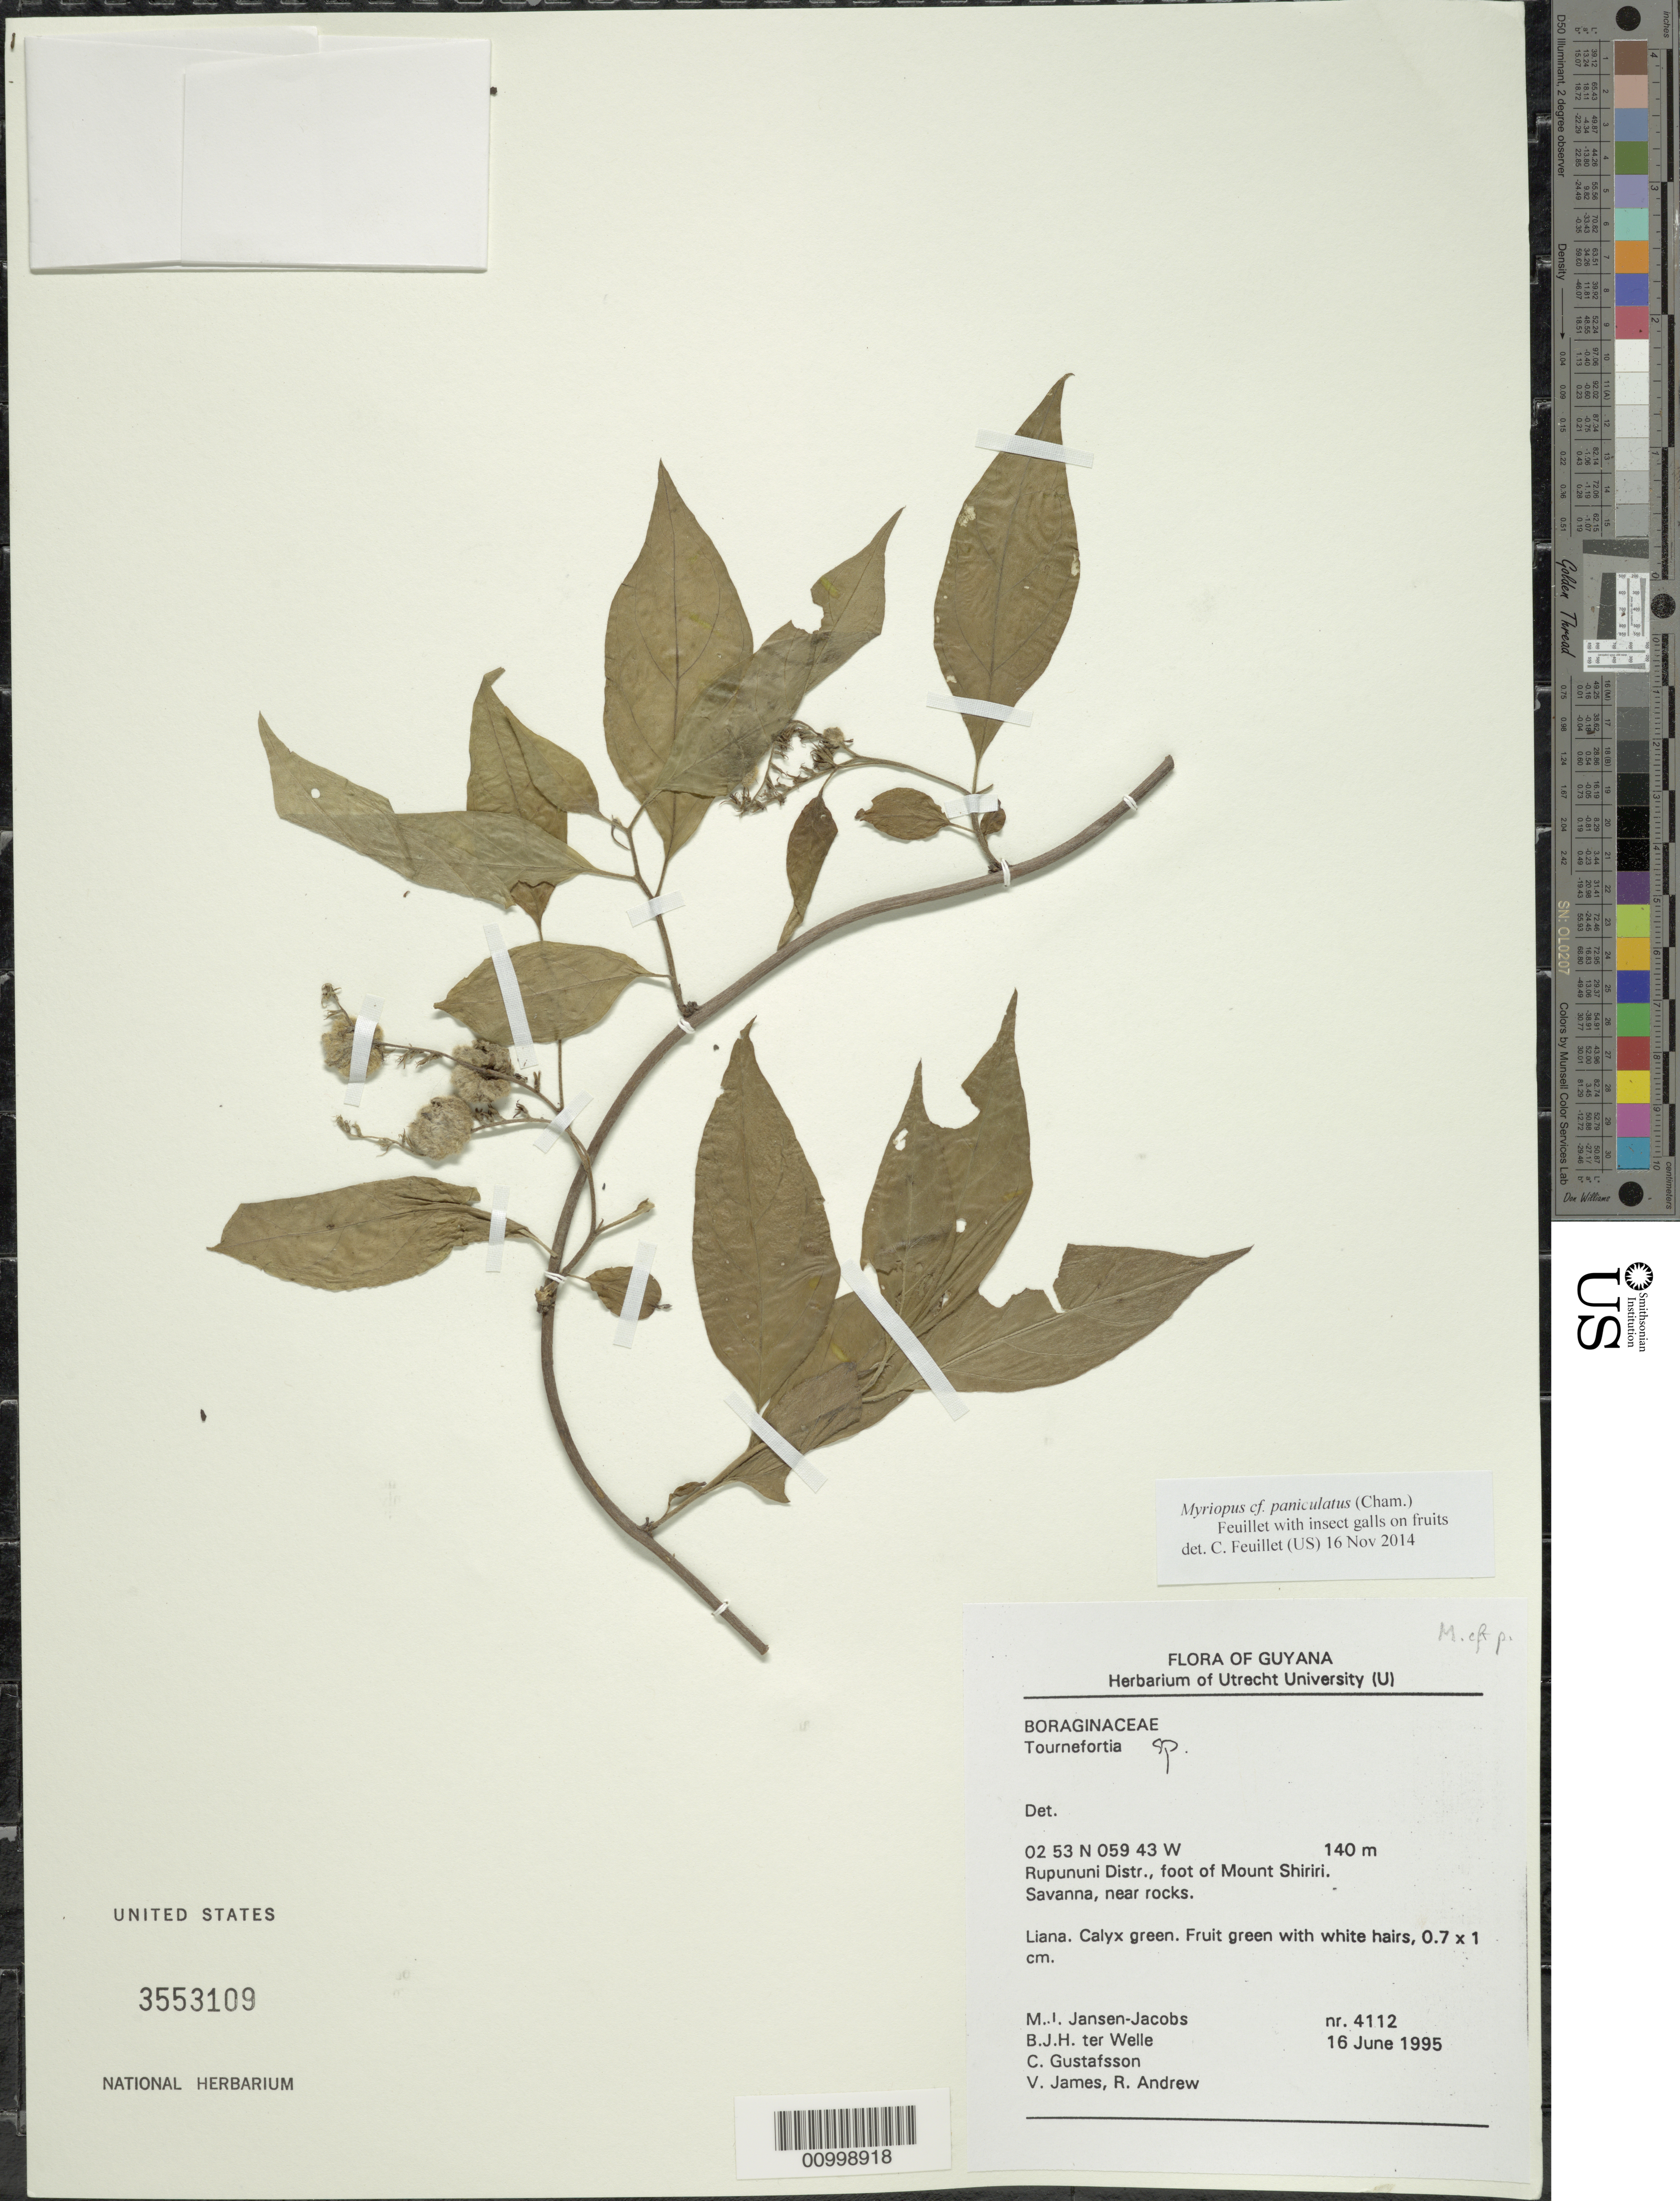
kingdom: Plantae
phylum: Tracheophyta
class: Magnoliopsida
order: Boraginales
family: Heliotropiaceae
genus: Myriopus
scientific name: Myriopus paniculatus var. spigeliiflorus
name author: (A. DC.) Feuillet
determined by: Feuillet, C.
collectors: M. J. Jansen-Jacobs, B. Welle, C. G. Gustafsson, V. James & R. Andrew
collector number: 4112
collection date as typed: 16-Jun-95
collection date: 1995-06-16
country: Guyana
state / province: U. Takutu-U. Essequibo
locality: Mount Shiriri, at foot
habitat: Savanna, near rocks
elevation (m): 140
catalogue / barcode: US 3553109